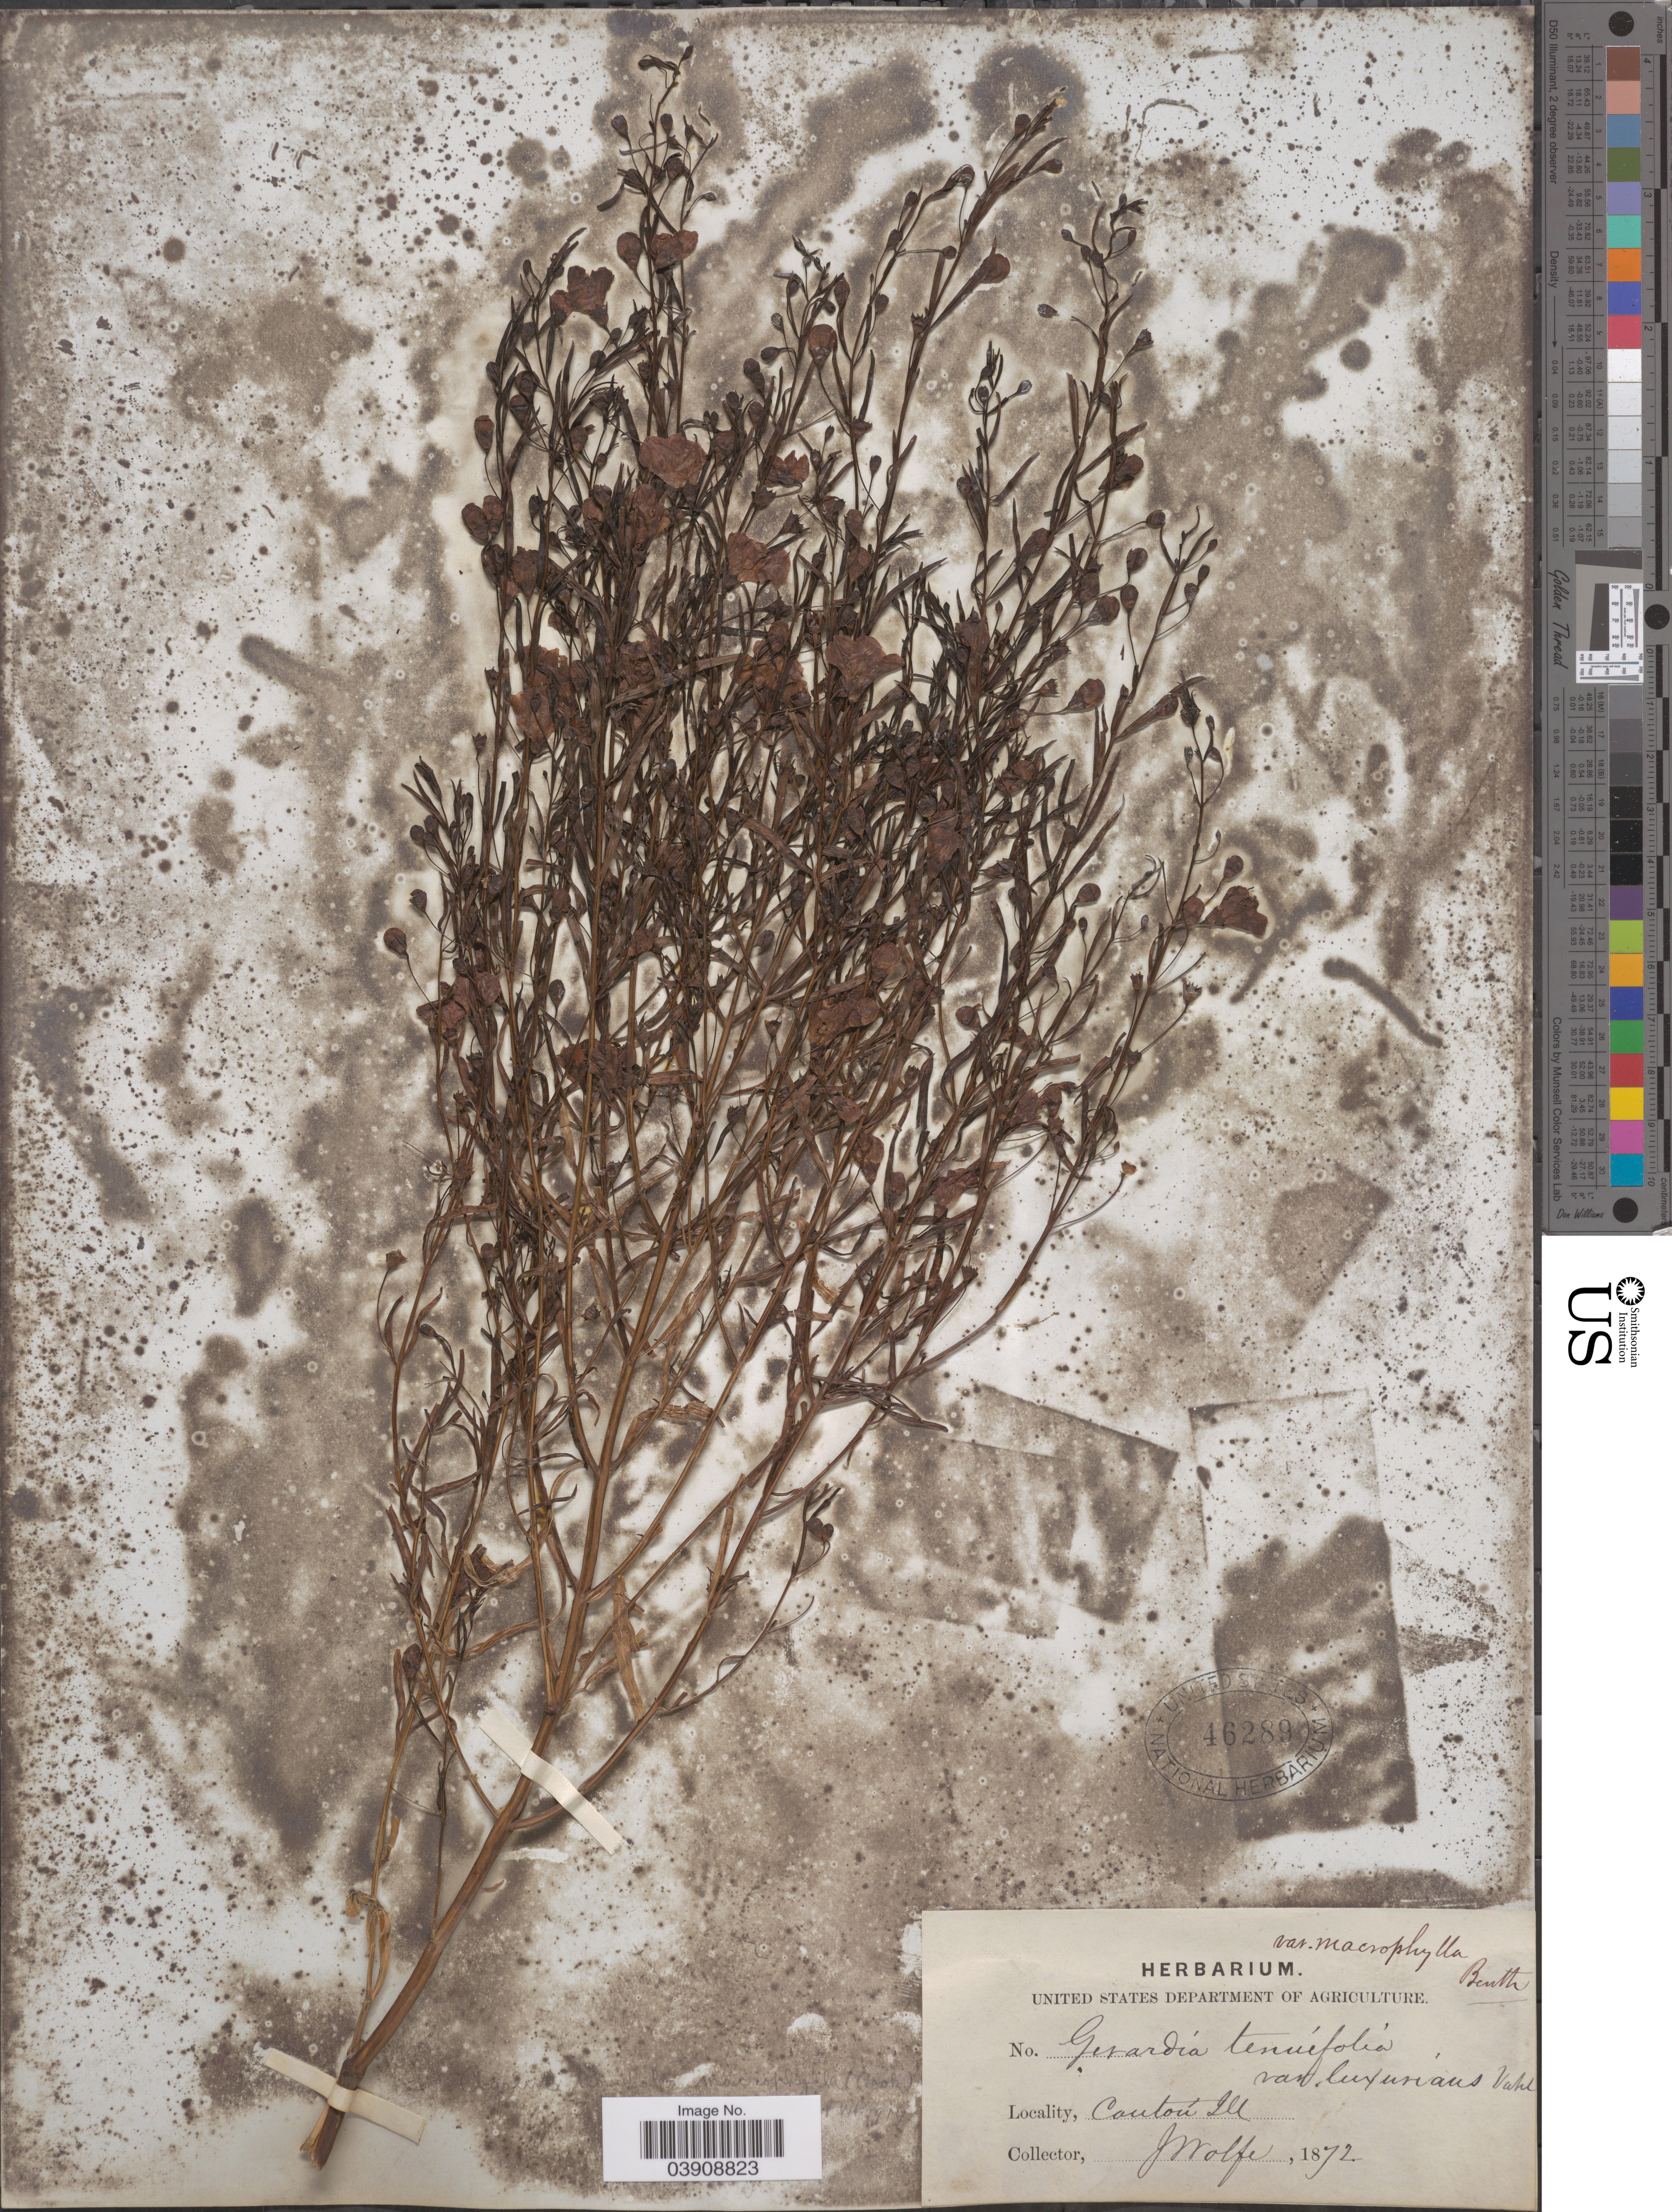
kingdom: Plantae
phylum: Tracheophyta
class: Magnoliopsida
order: Lamiales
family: Orobanchaceae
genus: Agalinis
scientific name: Agalinis tenuifolia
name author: (Vahl) Raf.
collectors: J. Wolfe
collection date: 1872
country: United States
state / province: Illinois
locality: Canton.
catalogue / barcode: US 46289